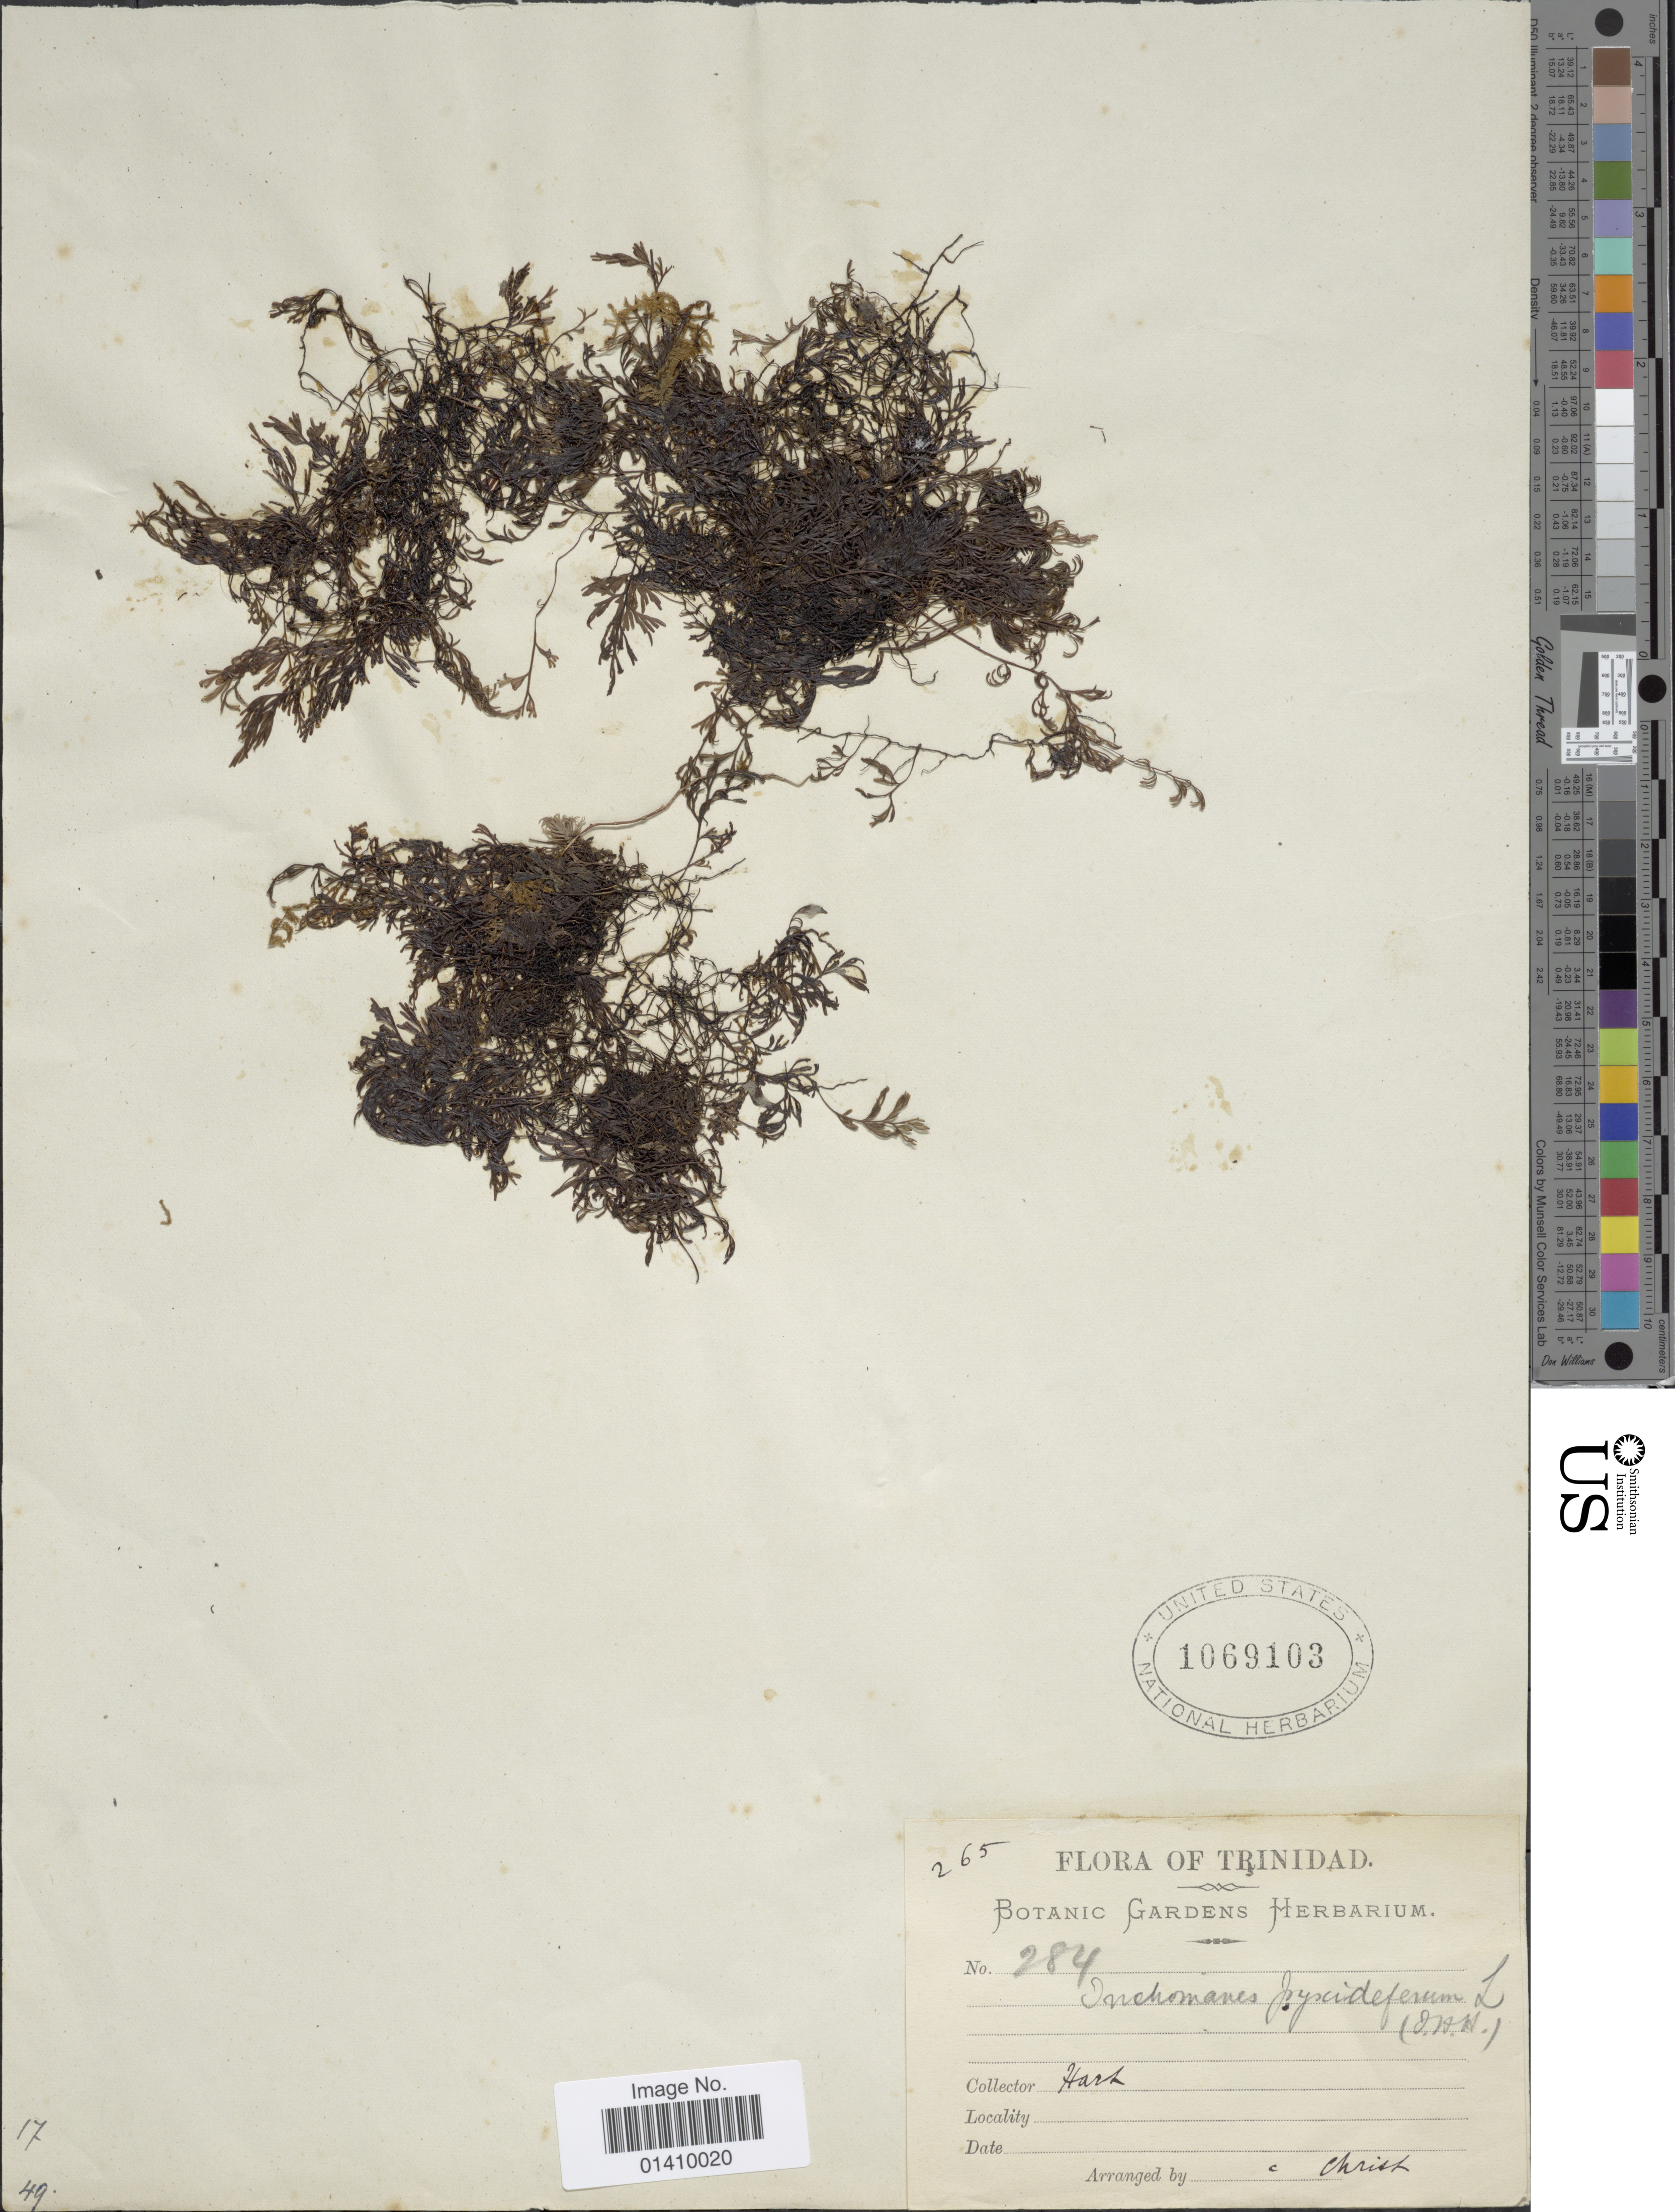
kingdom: Plantae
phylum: Tracheophyta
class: Polypodiopsida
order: Hymenophyllales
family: Hymenophyllaceae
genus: Polyphlebium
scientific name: Polyphlebium hymenophylloides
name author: (Bosch) Ebihara & Dubuisson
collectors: -. Hart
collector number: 265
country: Trinidad and Tobago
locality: Trinidad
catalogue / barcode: US 1069103